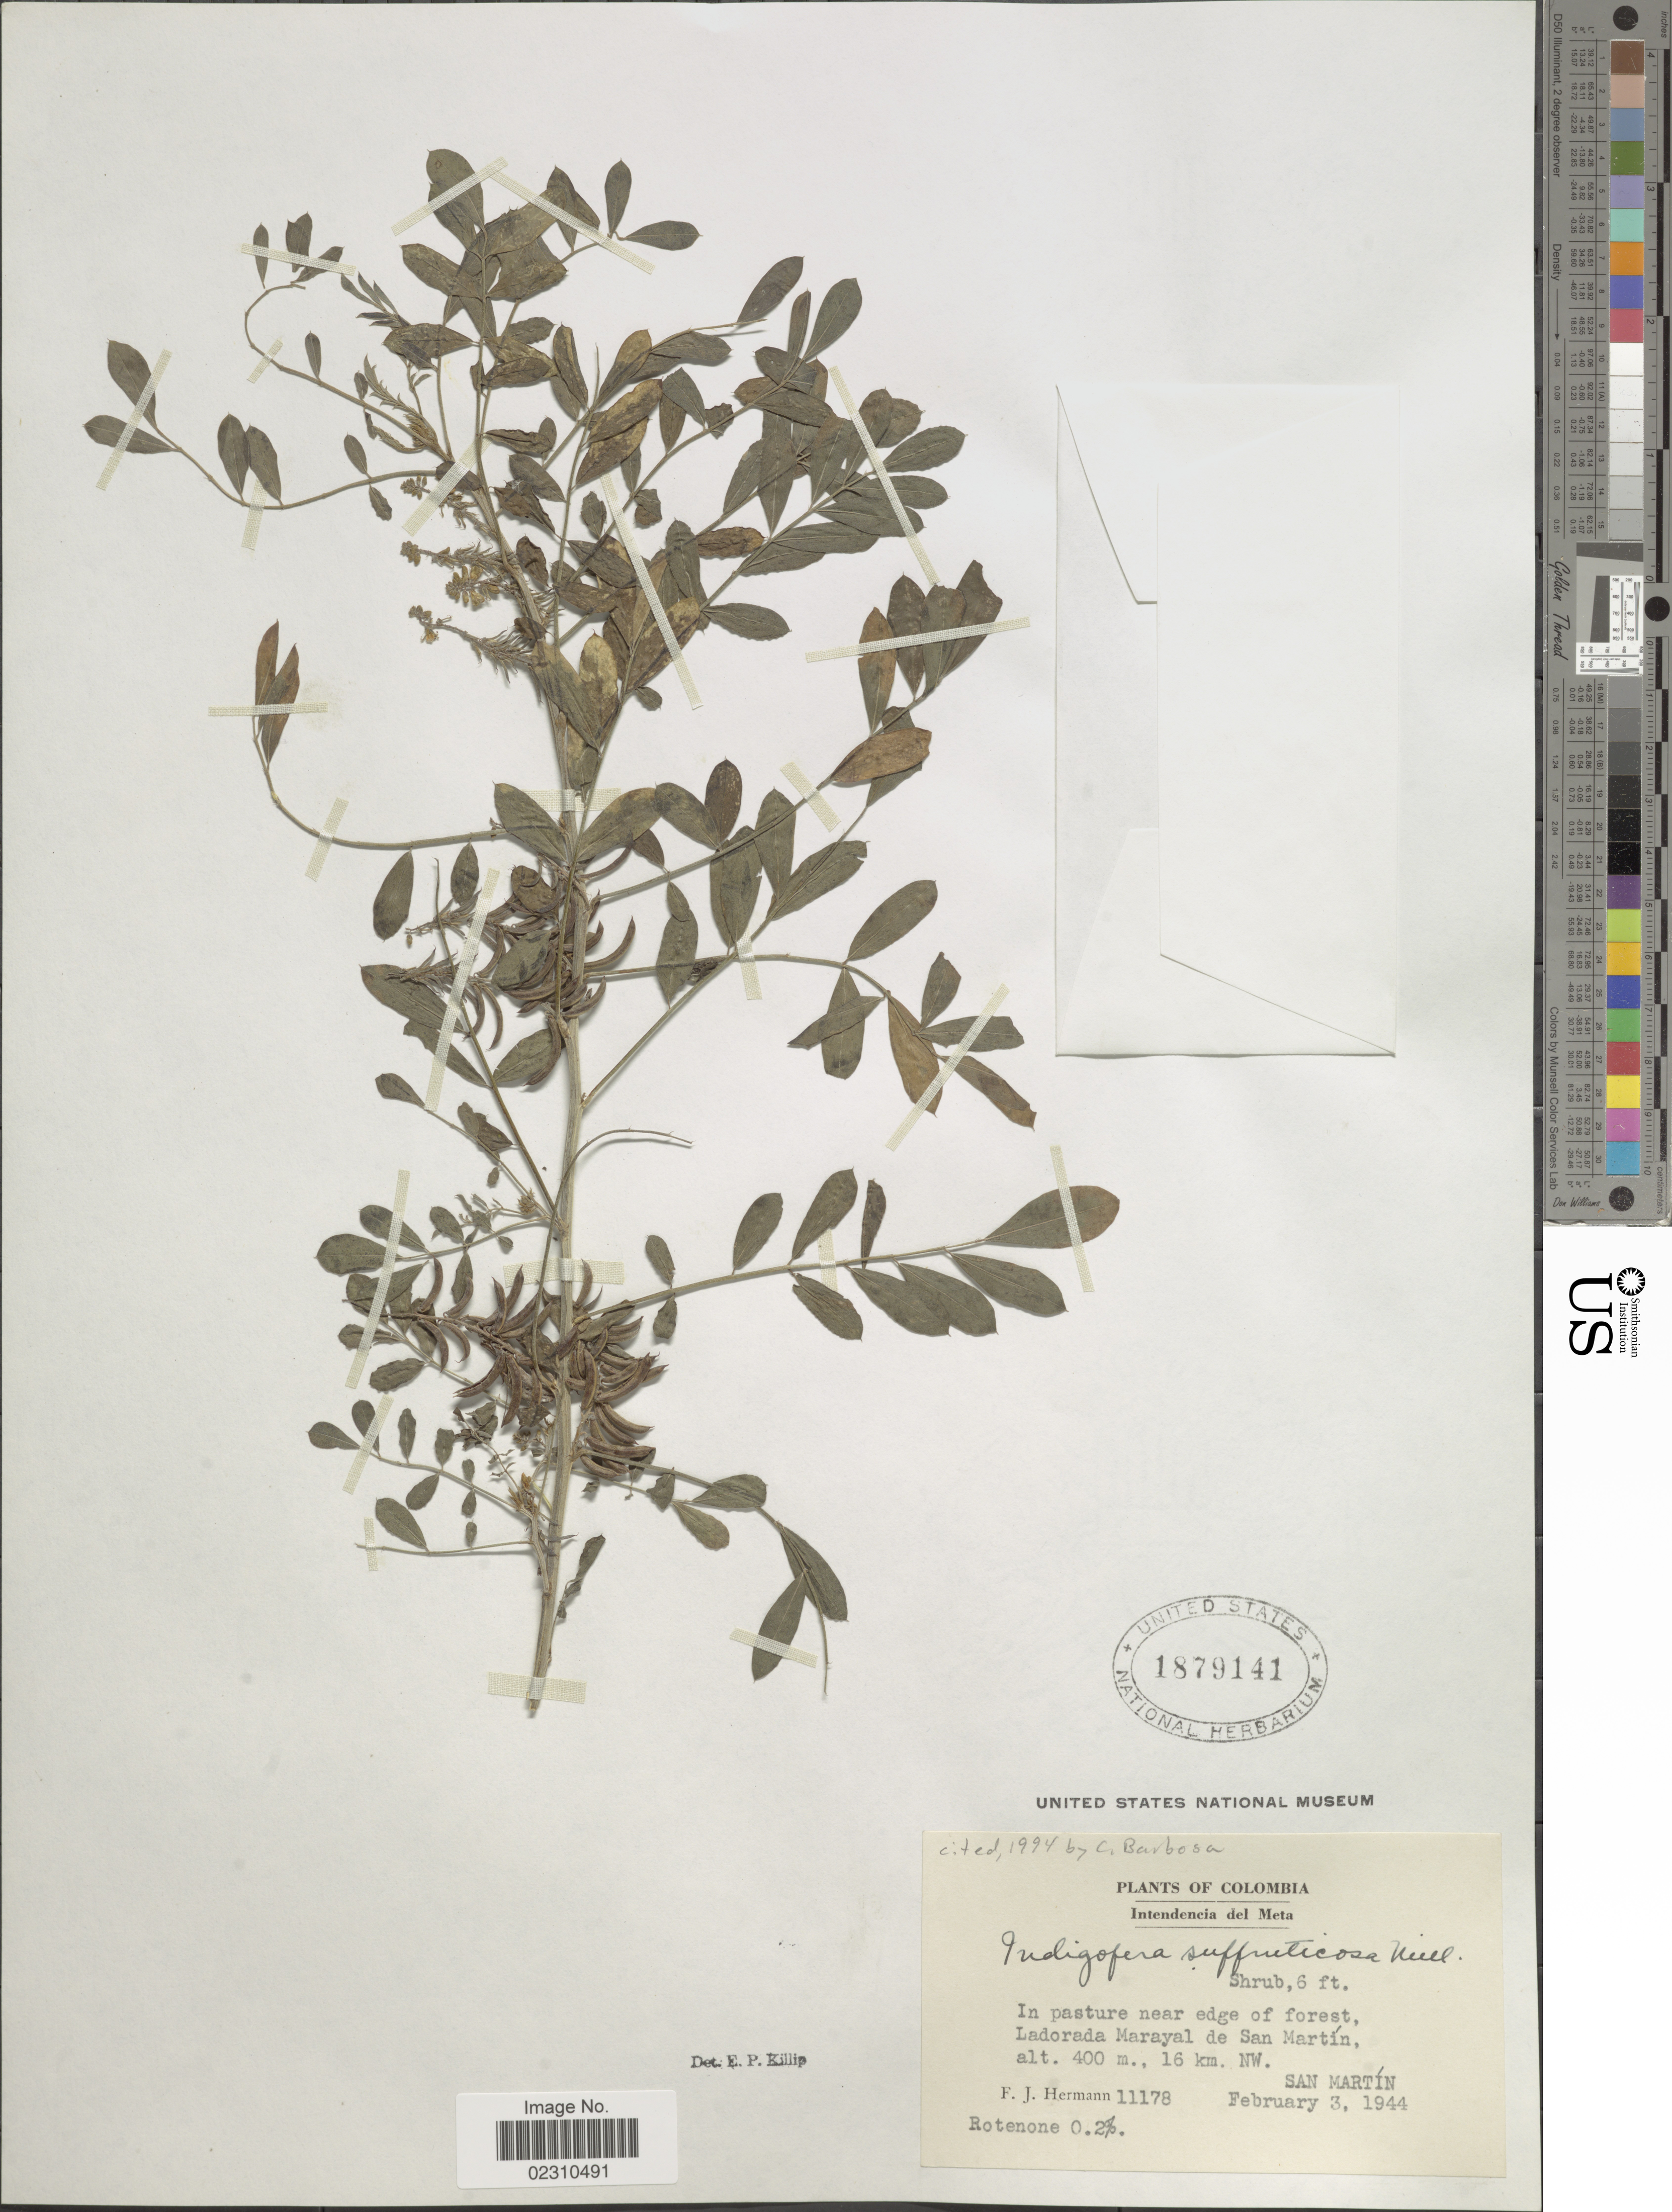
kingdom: Plantae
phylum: Tracheophyta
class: Magnoliopsida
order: Fabales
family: Fabaceae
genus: Indigofera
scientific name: Indigofera suffruticosa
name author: Mill.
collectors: F. J. Hermann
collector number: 11178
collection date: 1944-02-03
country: Colombia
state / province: Meta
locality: Intendenzia del Meta. Ladorada Marayal de San Martin. San Martin, 16 km.NW.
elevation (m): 400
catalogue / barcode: US 1879141